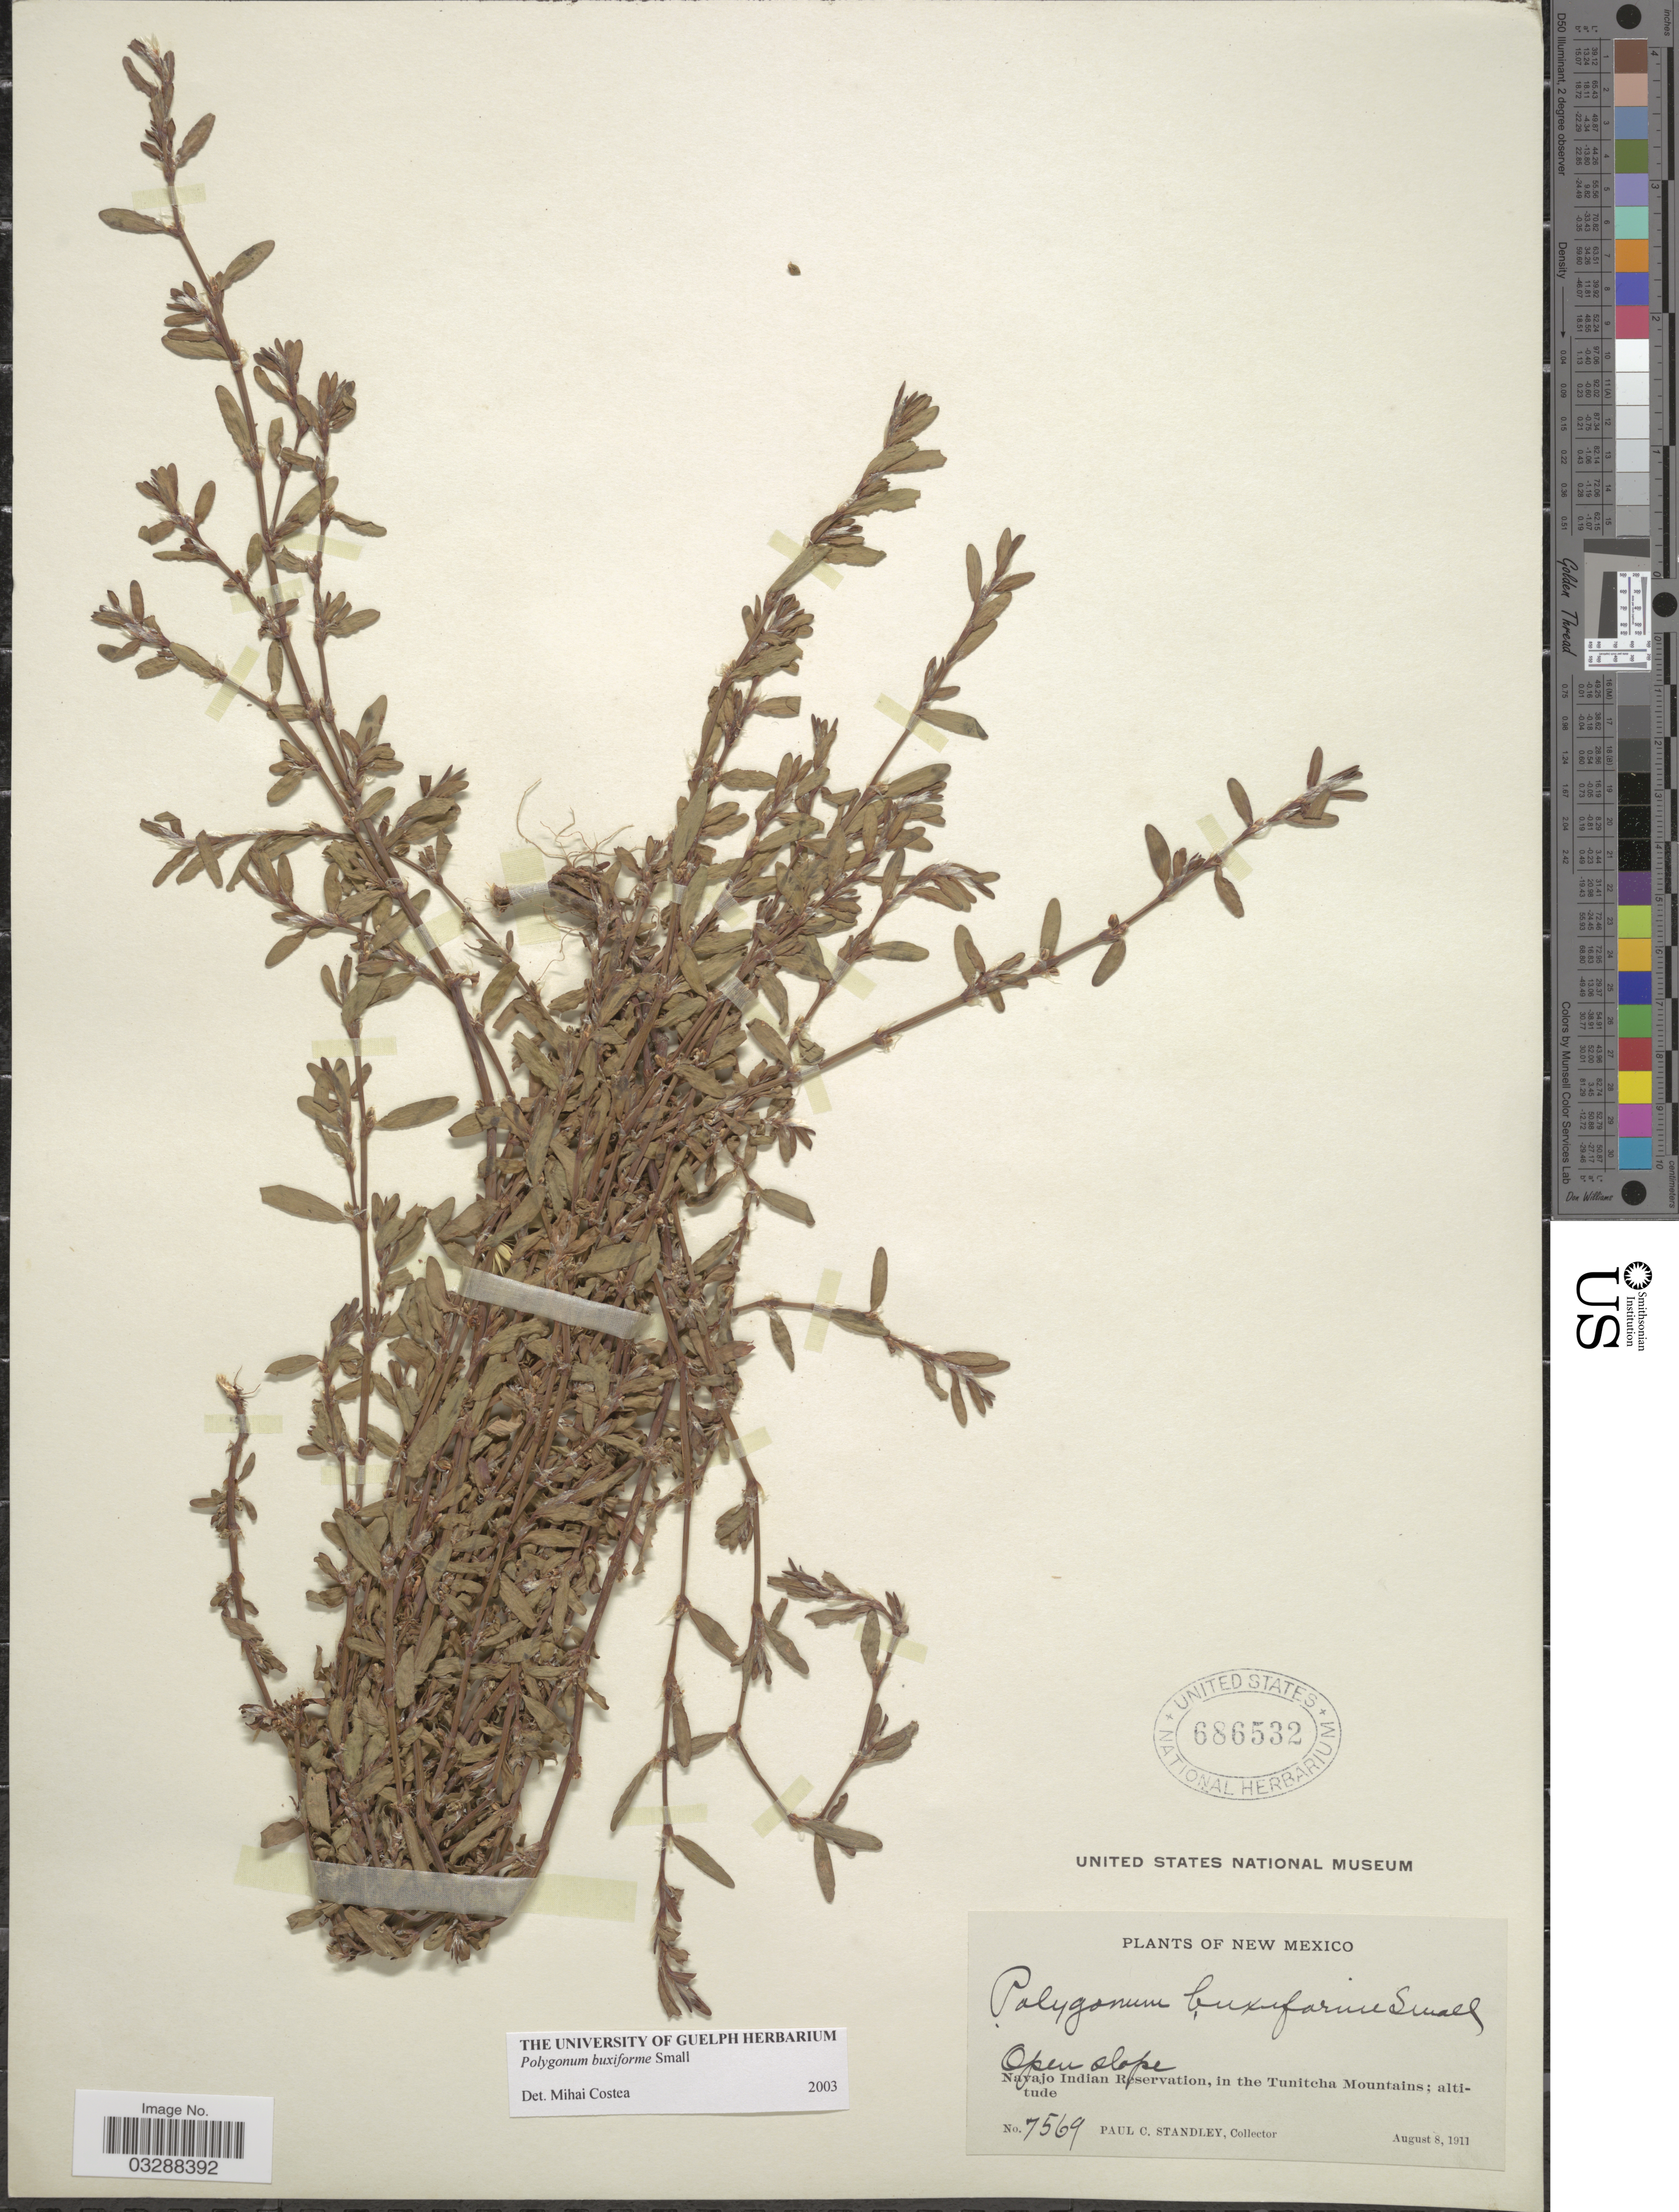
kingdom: Plantae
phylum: Tracheophyta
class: Magnoliopsida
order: Caryophyllales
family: Polygonaceae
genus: Polygonum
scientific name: Polygonum buxiforme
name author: Small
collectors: P. C. Standley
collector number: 7569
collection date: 1911-08-08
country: United States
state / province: New Mexico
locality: Navajo Indian Reservation, in the Tunitcha Mountains.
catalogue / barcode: US 686532